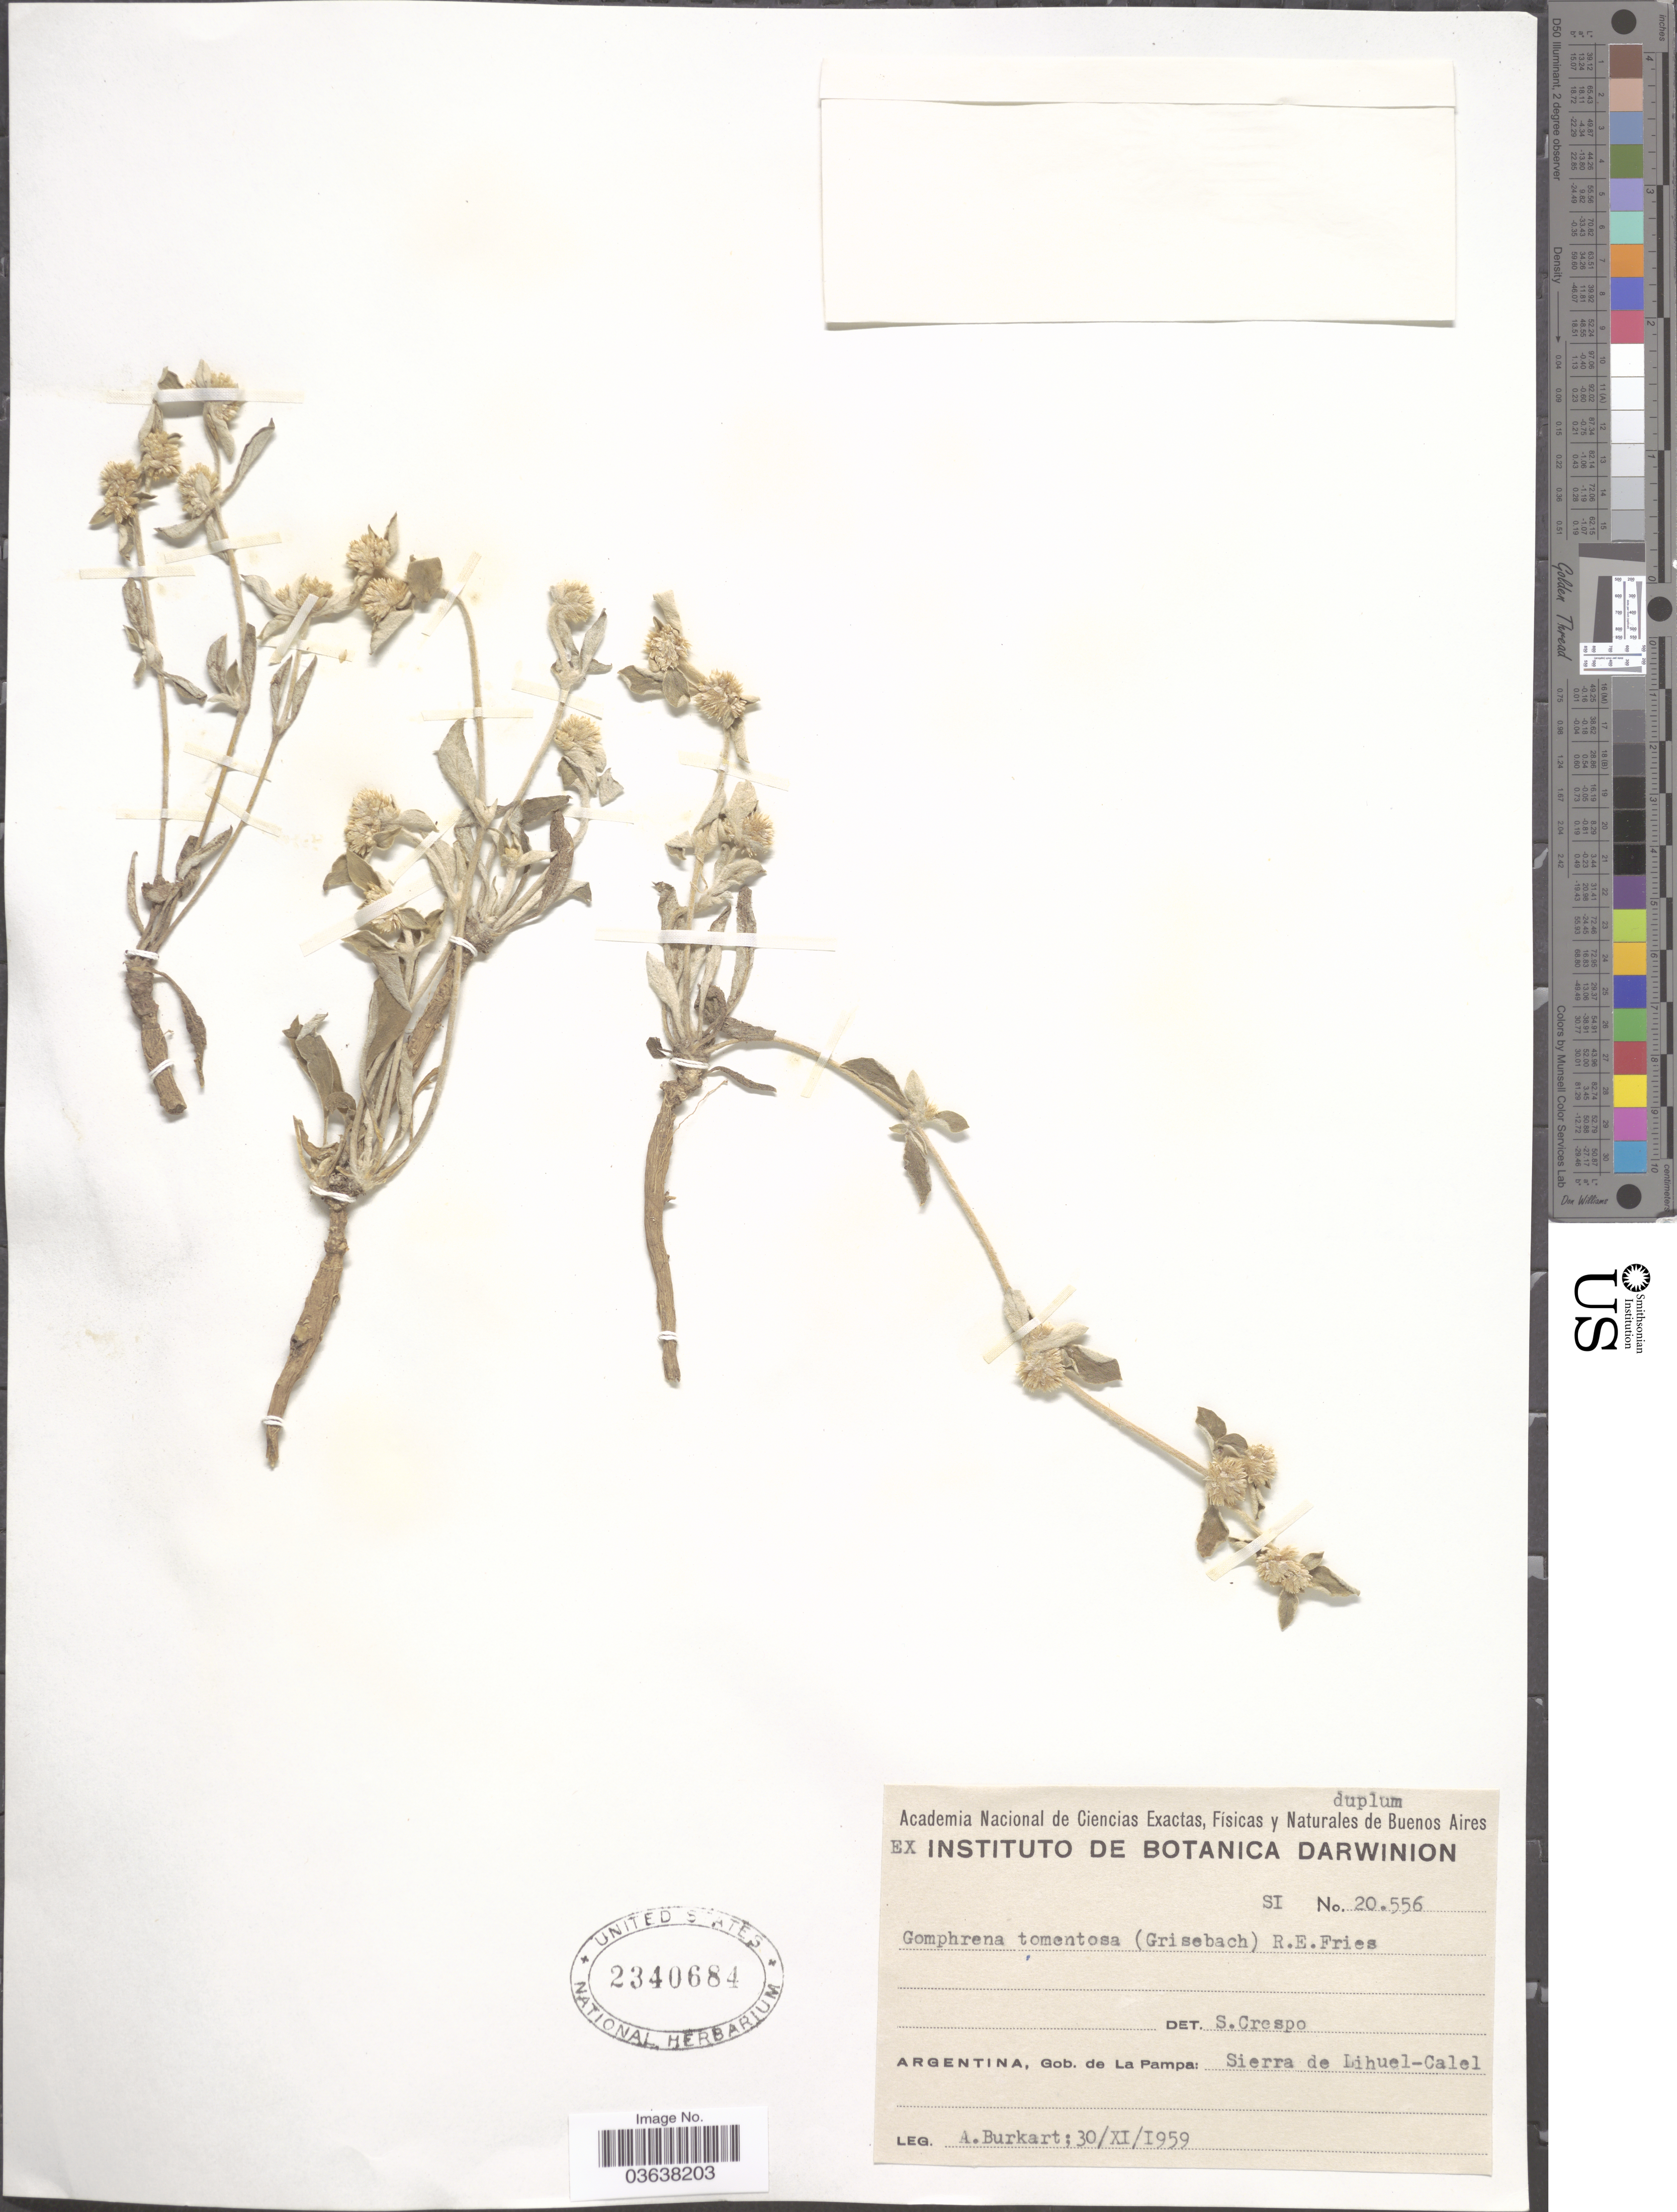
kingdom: Plantae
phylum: Tracheophyta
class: Magnoliopsida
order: Caryophyllales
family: Amaranthaceae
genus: Gomphrena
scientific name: Gomphrena tomentosa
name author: (Griseb.) R.E. Fr.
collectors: A. E. Burkart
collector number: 20556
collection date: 1959-11-30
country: Argentina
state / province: La Pampa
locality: Gob. de La Pampa: Sierra de Lihuel-Calel.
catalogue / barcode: US 2340684